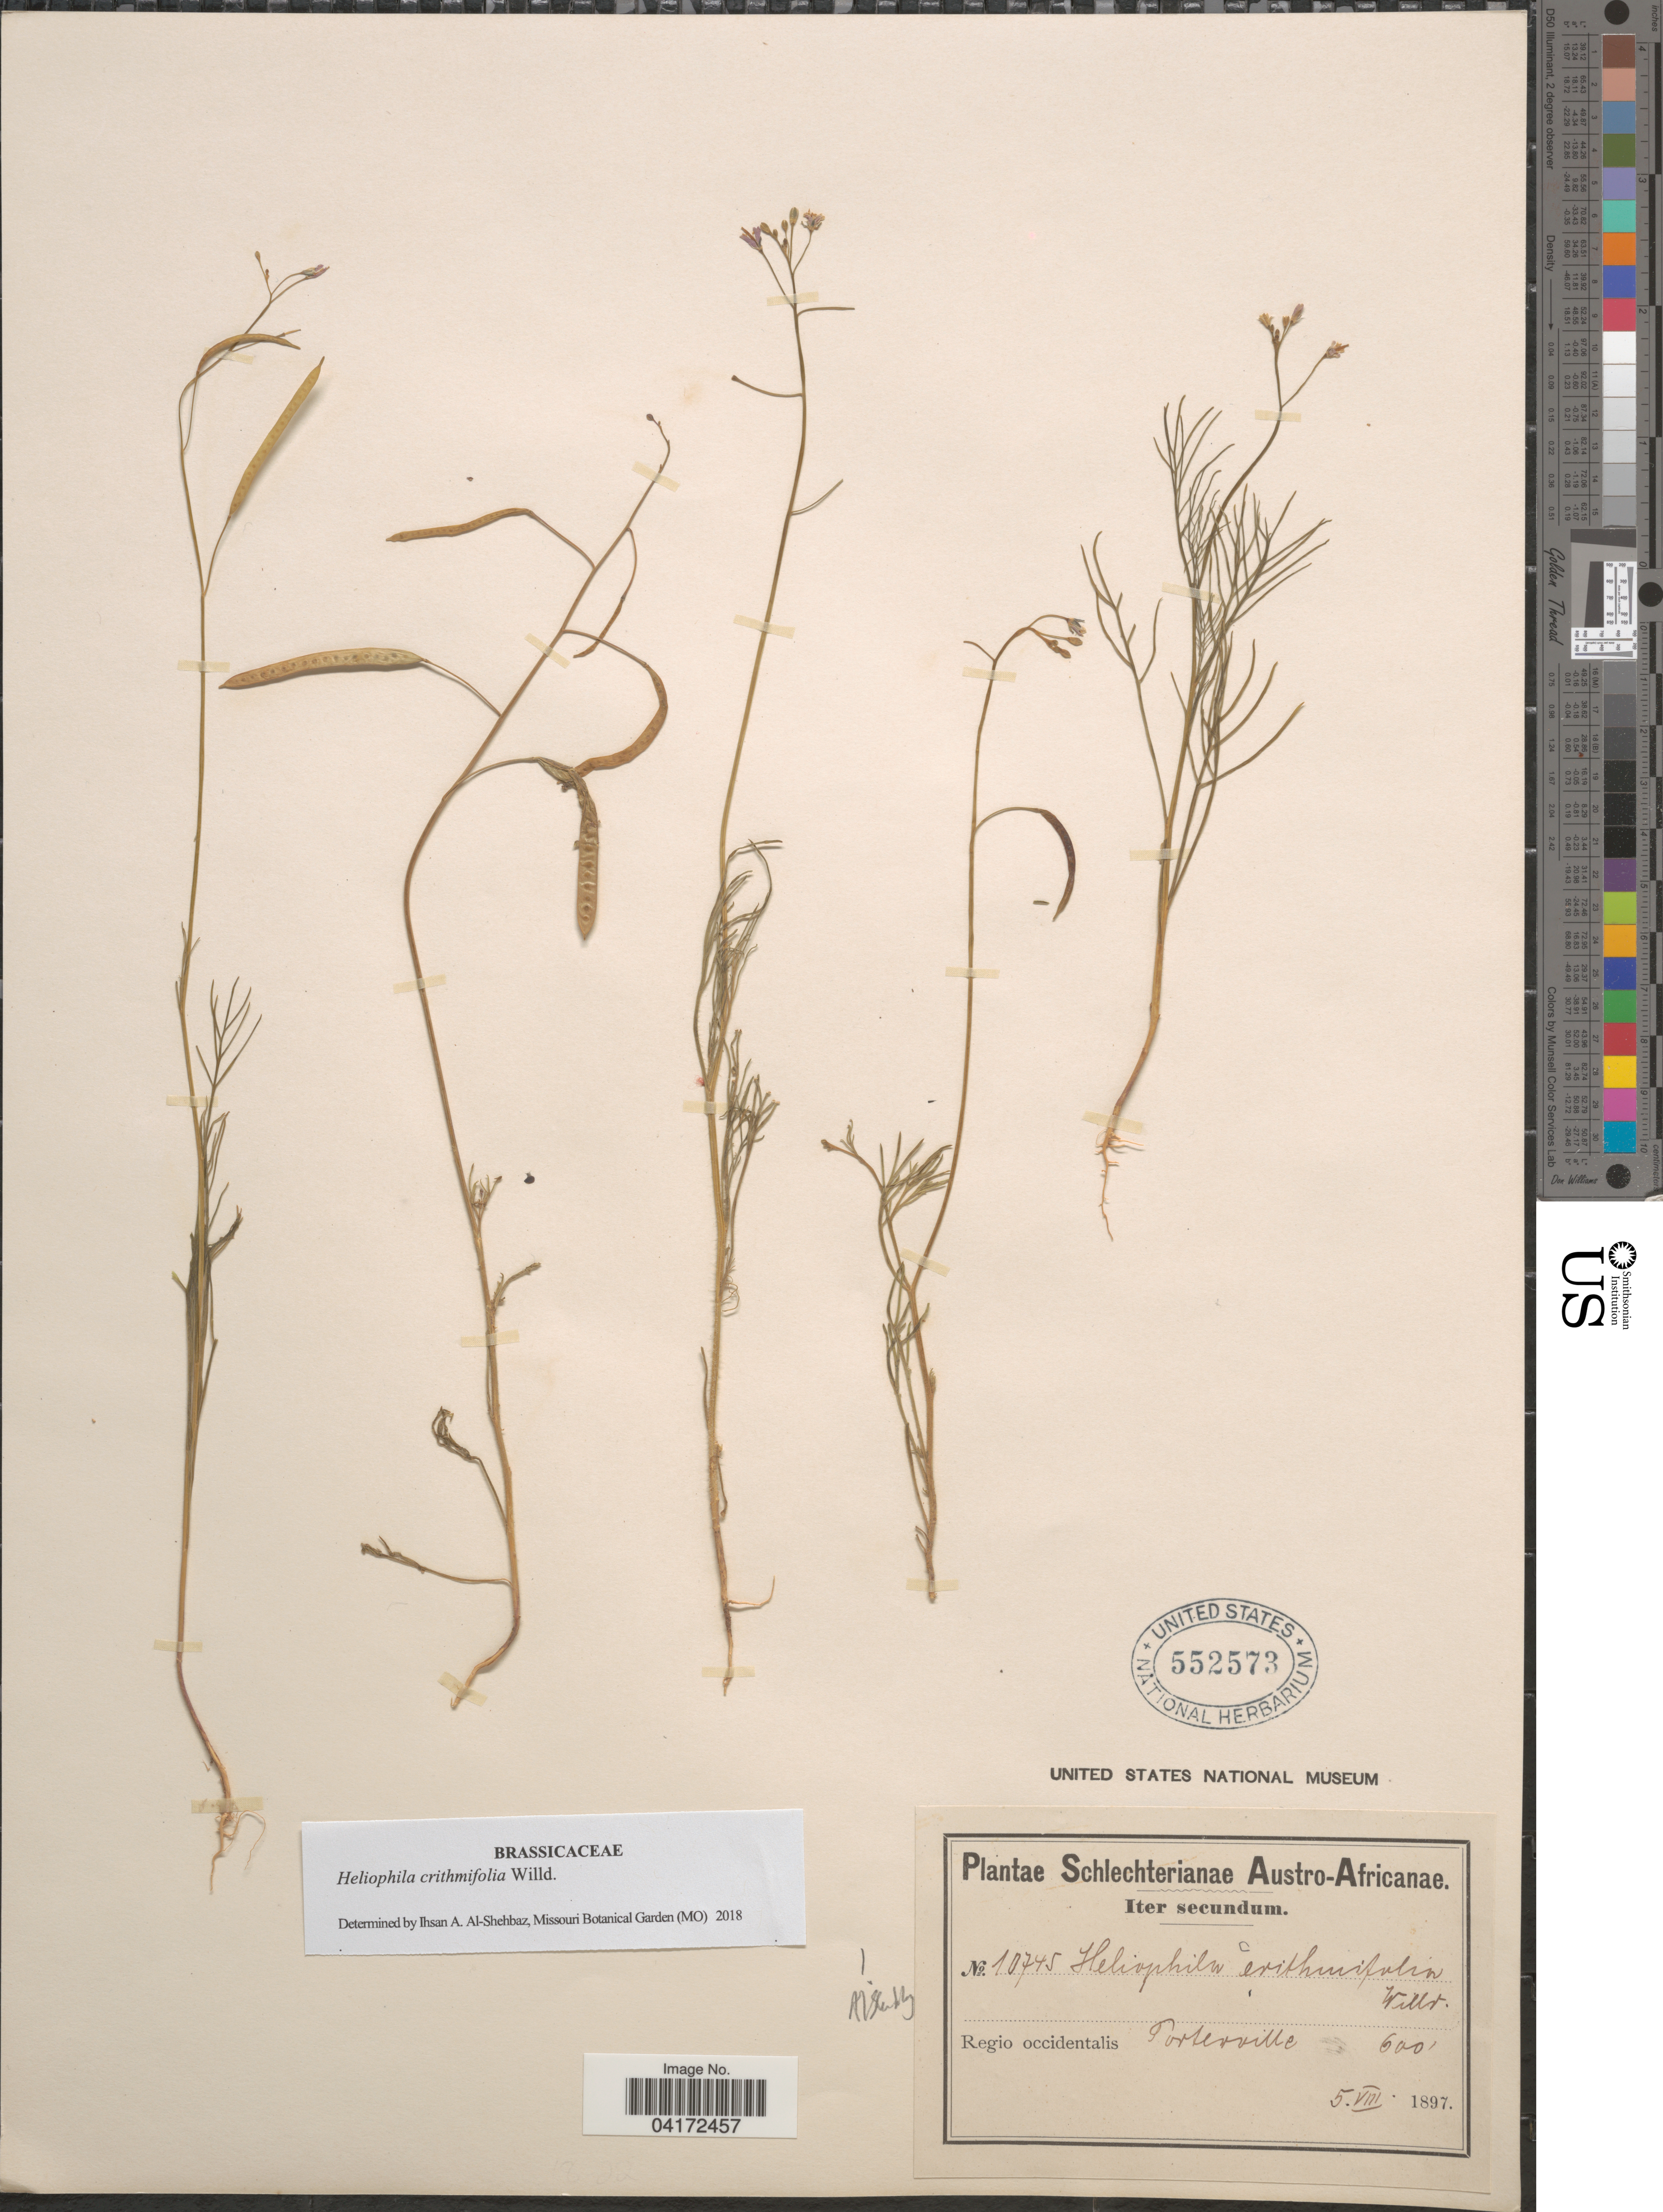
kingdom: Plantae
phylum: Tracheophyta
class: Magnoliopsida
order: Brassicales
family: Brassicaceae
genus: Heliophila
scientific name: Heliophila crithmifolia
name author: Willd.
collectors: Schlechter, --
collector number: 10745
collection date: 1897-08-05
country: South Africa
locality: Austro-Africanae. Iter secundum. Regio occidentalis. Porterville.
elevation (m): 183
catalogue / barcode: US 552573